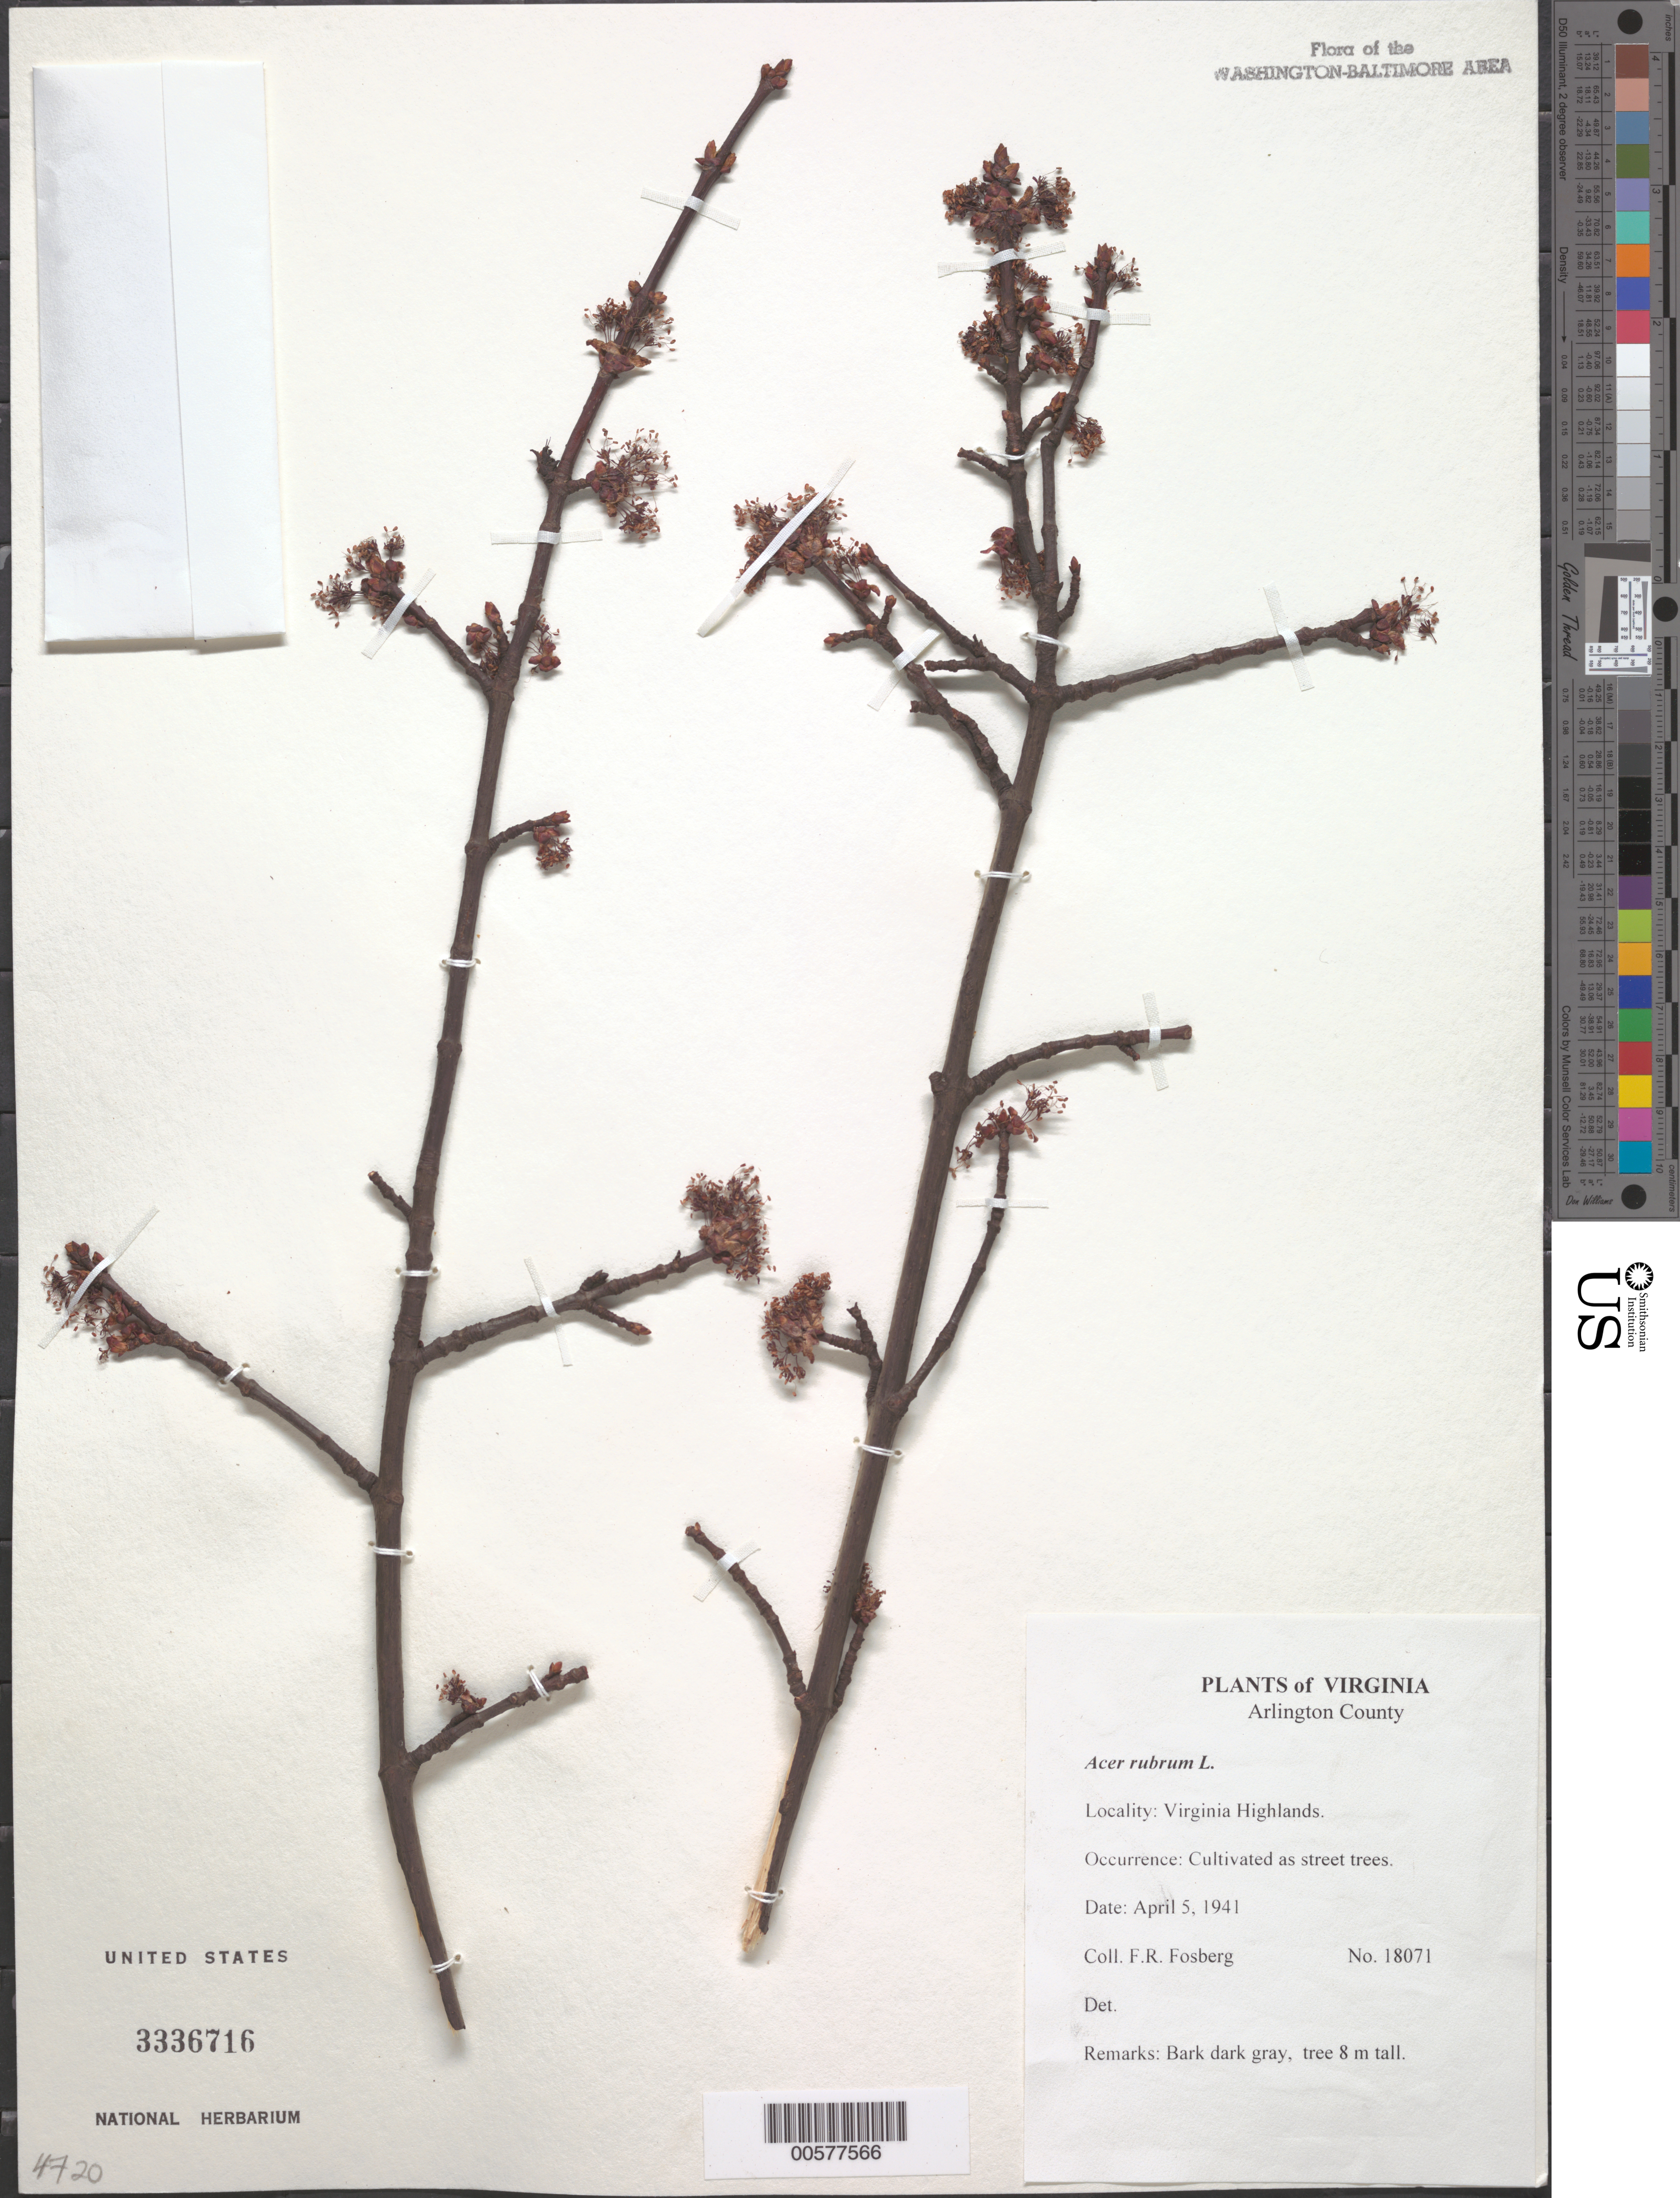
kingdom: Plantae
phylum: Tracheophyta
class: Magnoliopsida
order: Sapindales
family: Sapindaceae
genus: Acer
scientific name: Acer rubrum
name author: L.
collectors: F. R. Fosberg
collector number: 18071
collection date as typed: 05 Apr 1941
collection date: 1941-04-05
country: United States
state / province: Virginia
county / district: Arlington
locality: Virginia Highlands.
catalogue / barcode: US 3336716